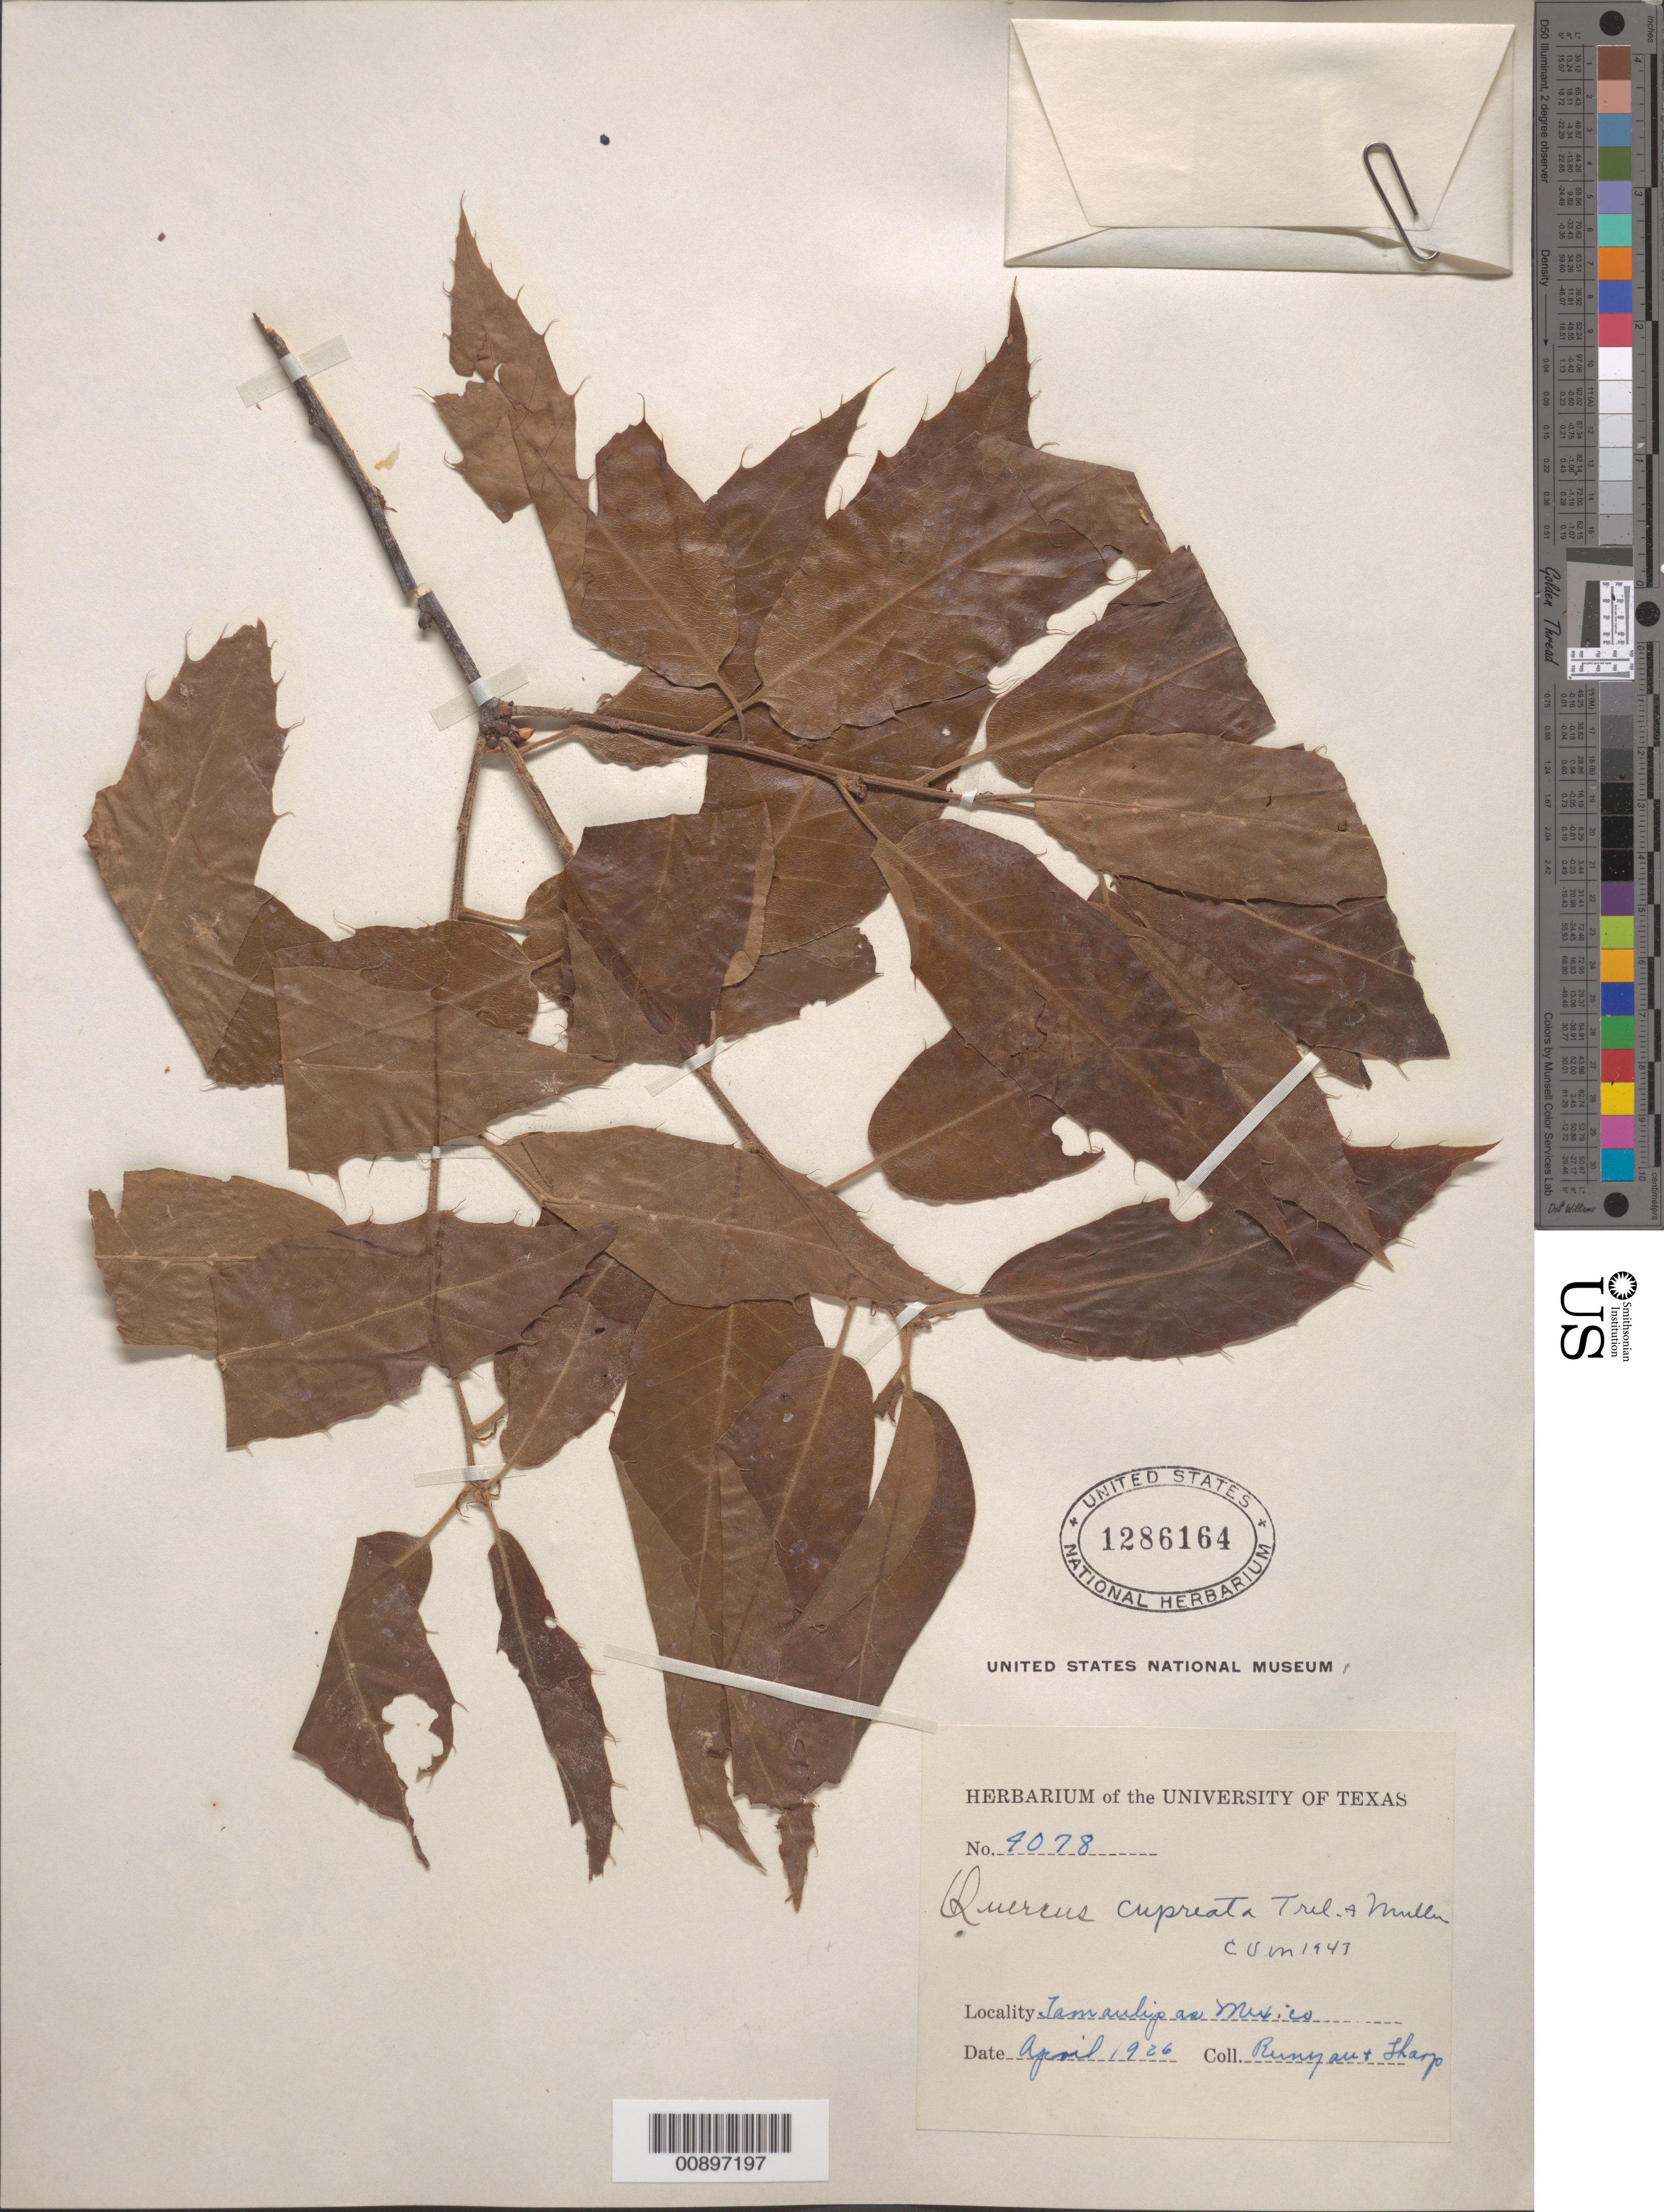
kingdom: Plantae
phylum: Tracheophyta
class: Magnoliopsida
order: Fagales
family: Fagaceae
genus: Quercus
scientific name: Quercus cupreata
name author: Trel. & C.H. Mull.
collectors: R. Runyon & Tharp, --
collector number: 4078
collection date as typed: Apr 1926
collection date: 1926-04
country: Mexico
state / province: Tamaulipas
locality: Tamaulipas.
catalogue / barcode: US 1286164